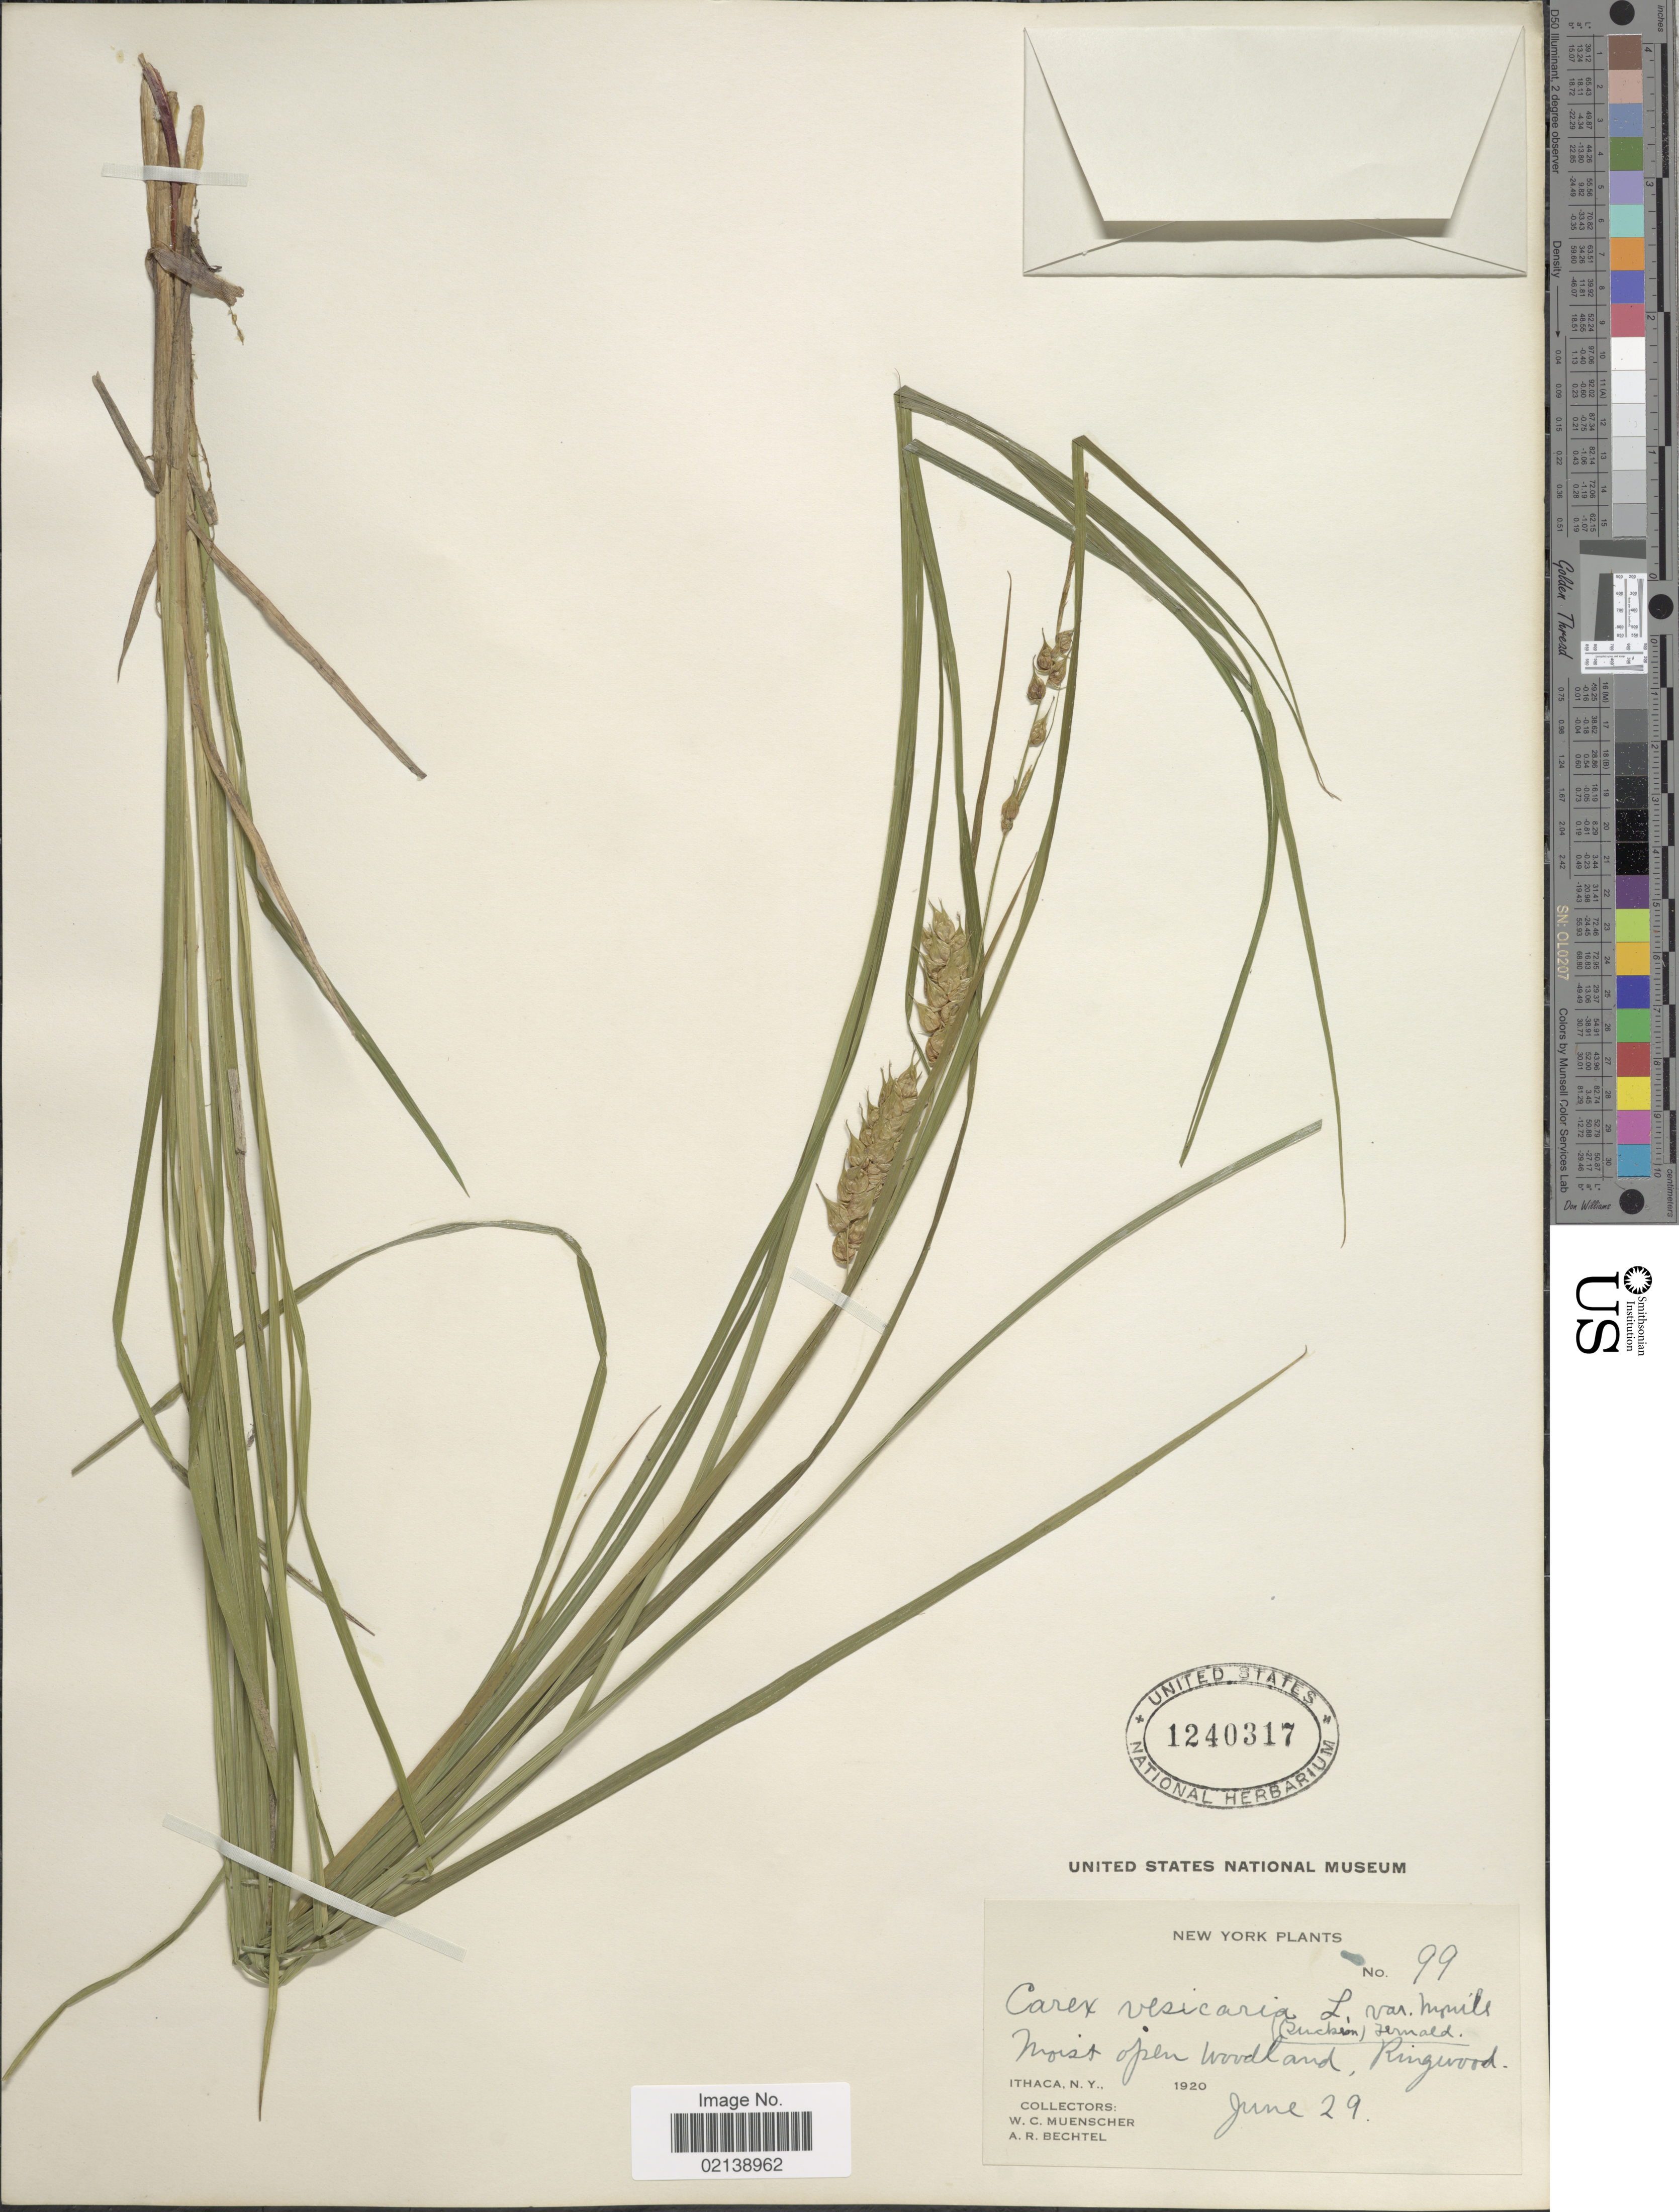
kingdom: Plantae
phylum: Tracheophyta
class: Liliopsida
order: Poales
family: Cyperaceae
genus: Carex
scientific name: Carex vesicaria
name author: L.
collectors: W. Muenscher & A. Bechtel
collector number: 99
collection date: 1920-06-29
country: United States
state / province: New York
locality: Moist open woodland, Ringwood, Ithaca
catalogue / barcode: US 1240317